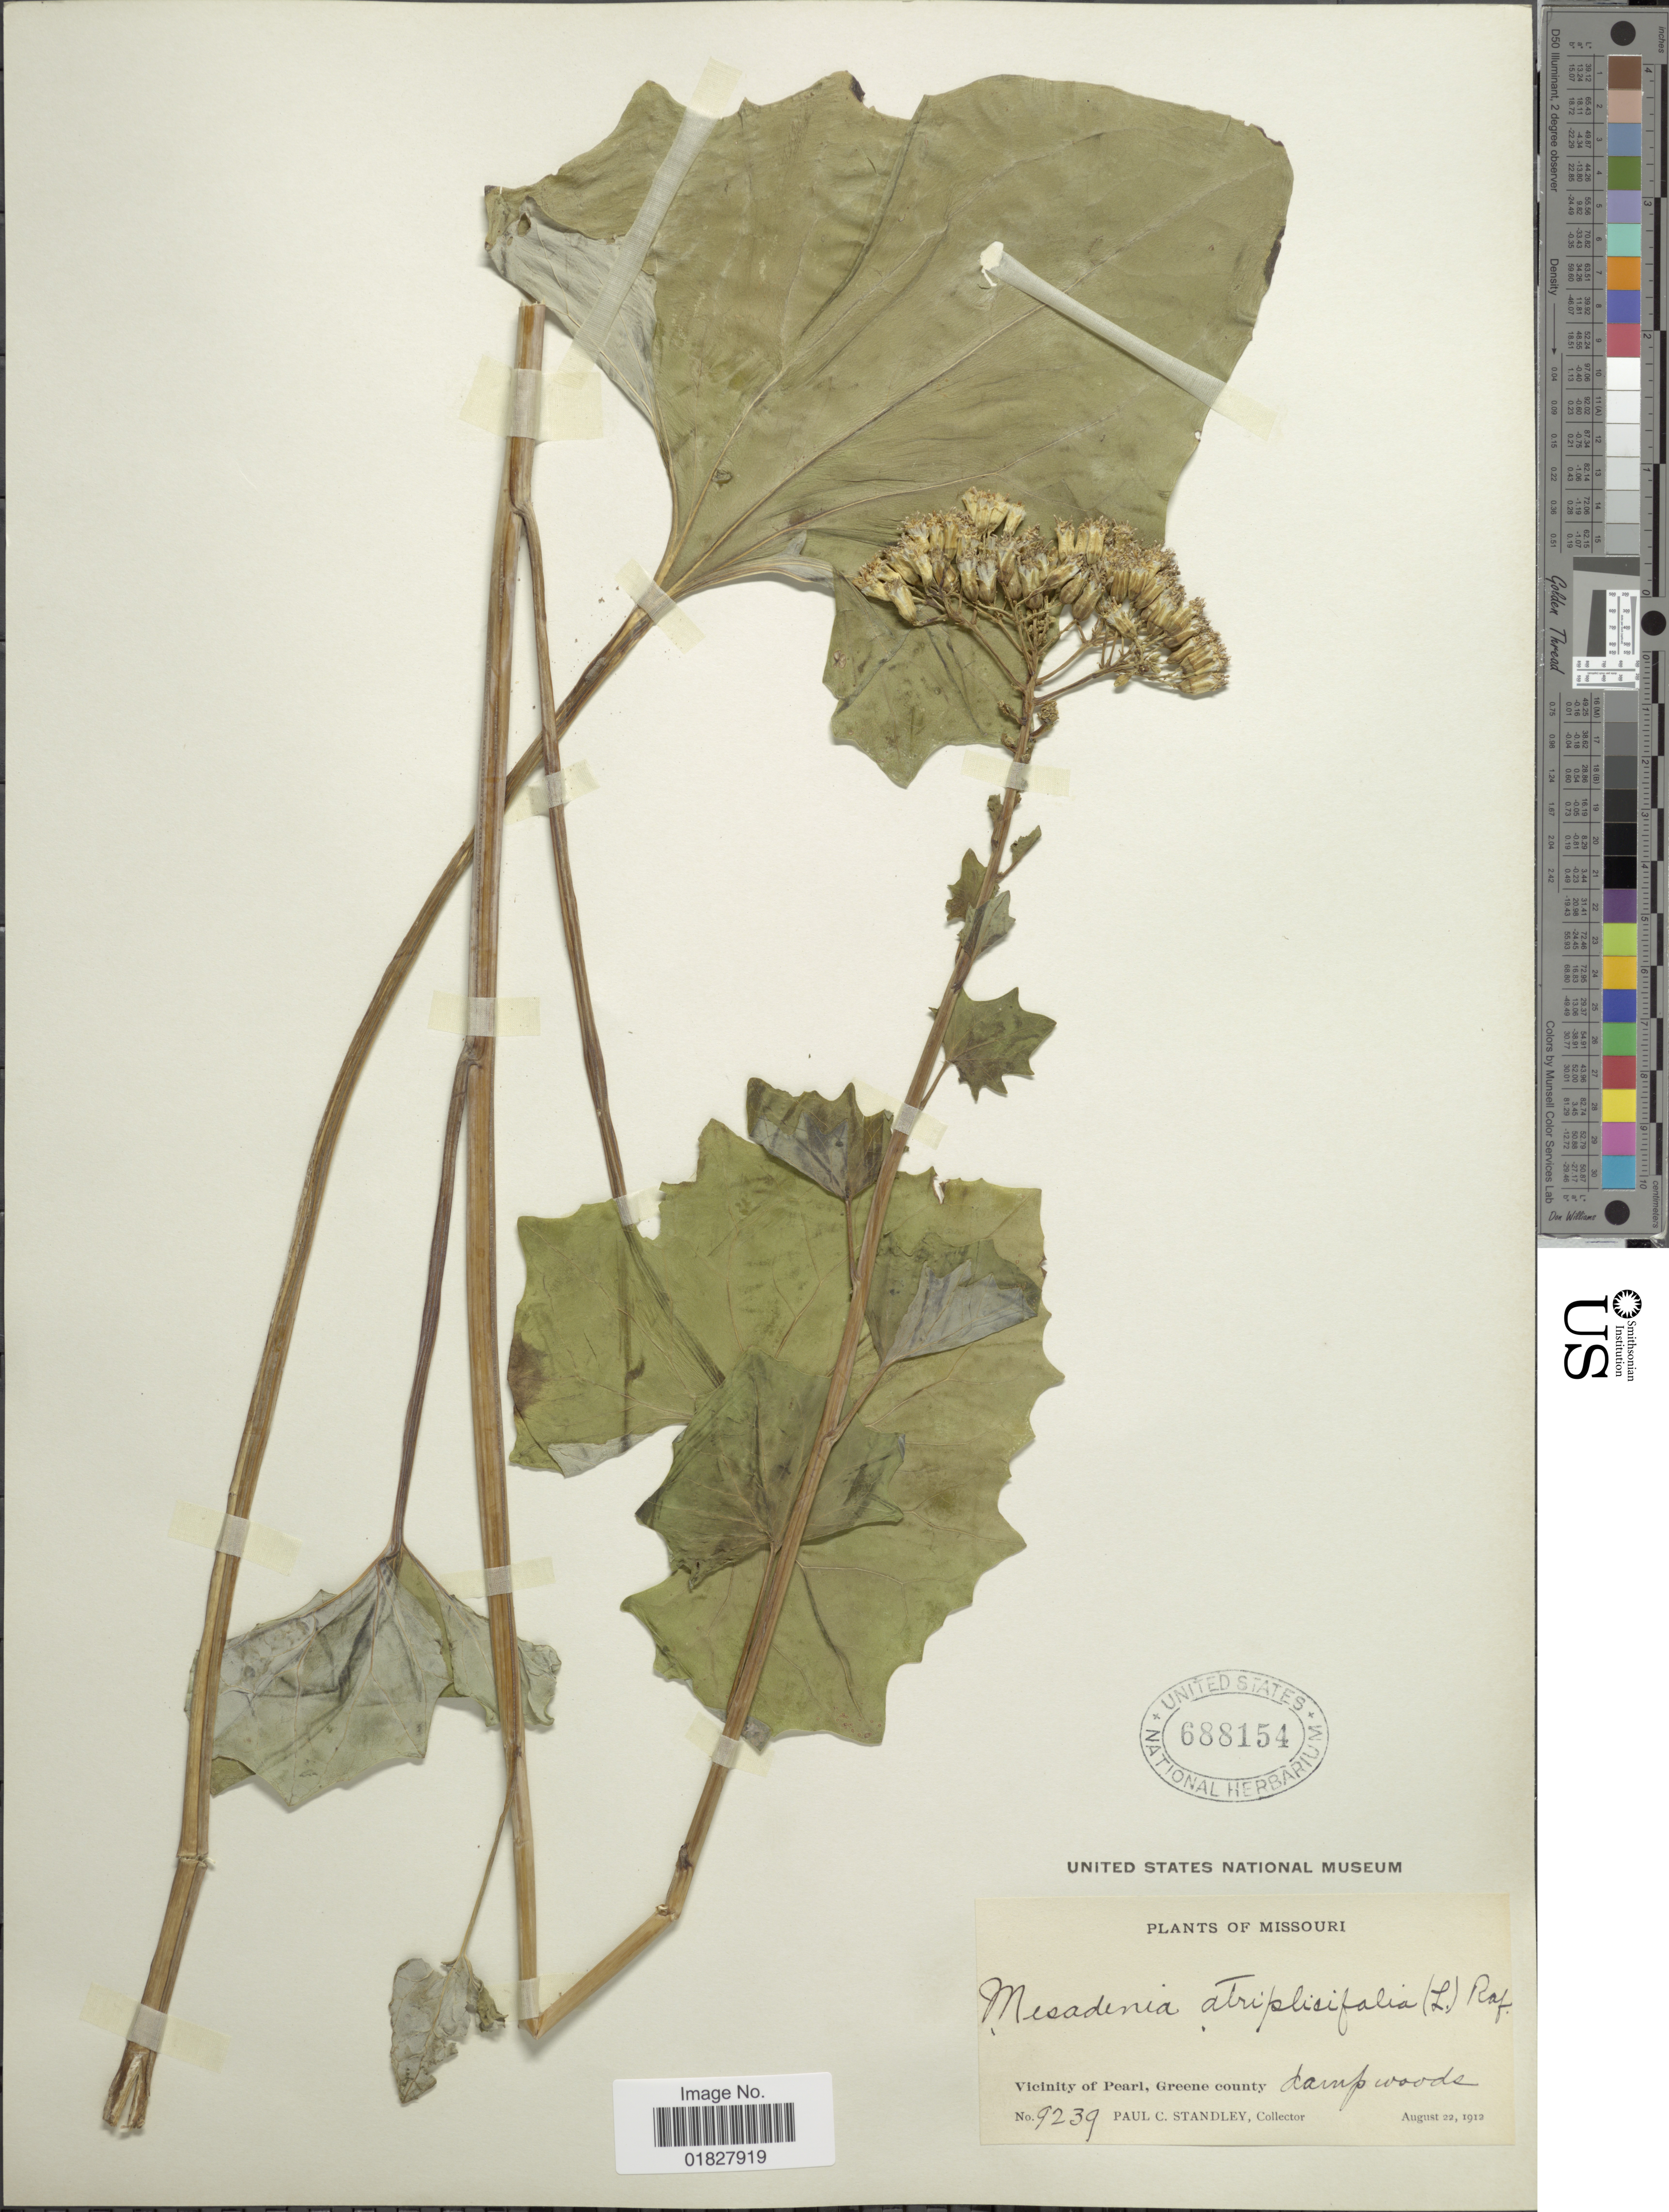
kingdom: Plantae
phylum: Tracheophyta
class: Magnoliopsida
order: Asterales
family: Asteraceae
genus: Arnoglossum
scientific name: Arnoglossum atriplicifolium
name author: (L.) H. Rob.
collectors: P. C. Standley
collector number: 9239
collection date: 1912-08-22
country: United States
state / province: Missouri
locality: Vicinirty of Pearl, Greene County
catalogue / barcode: US 688154